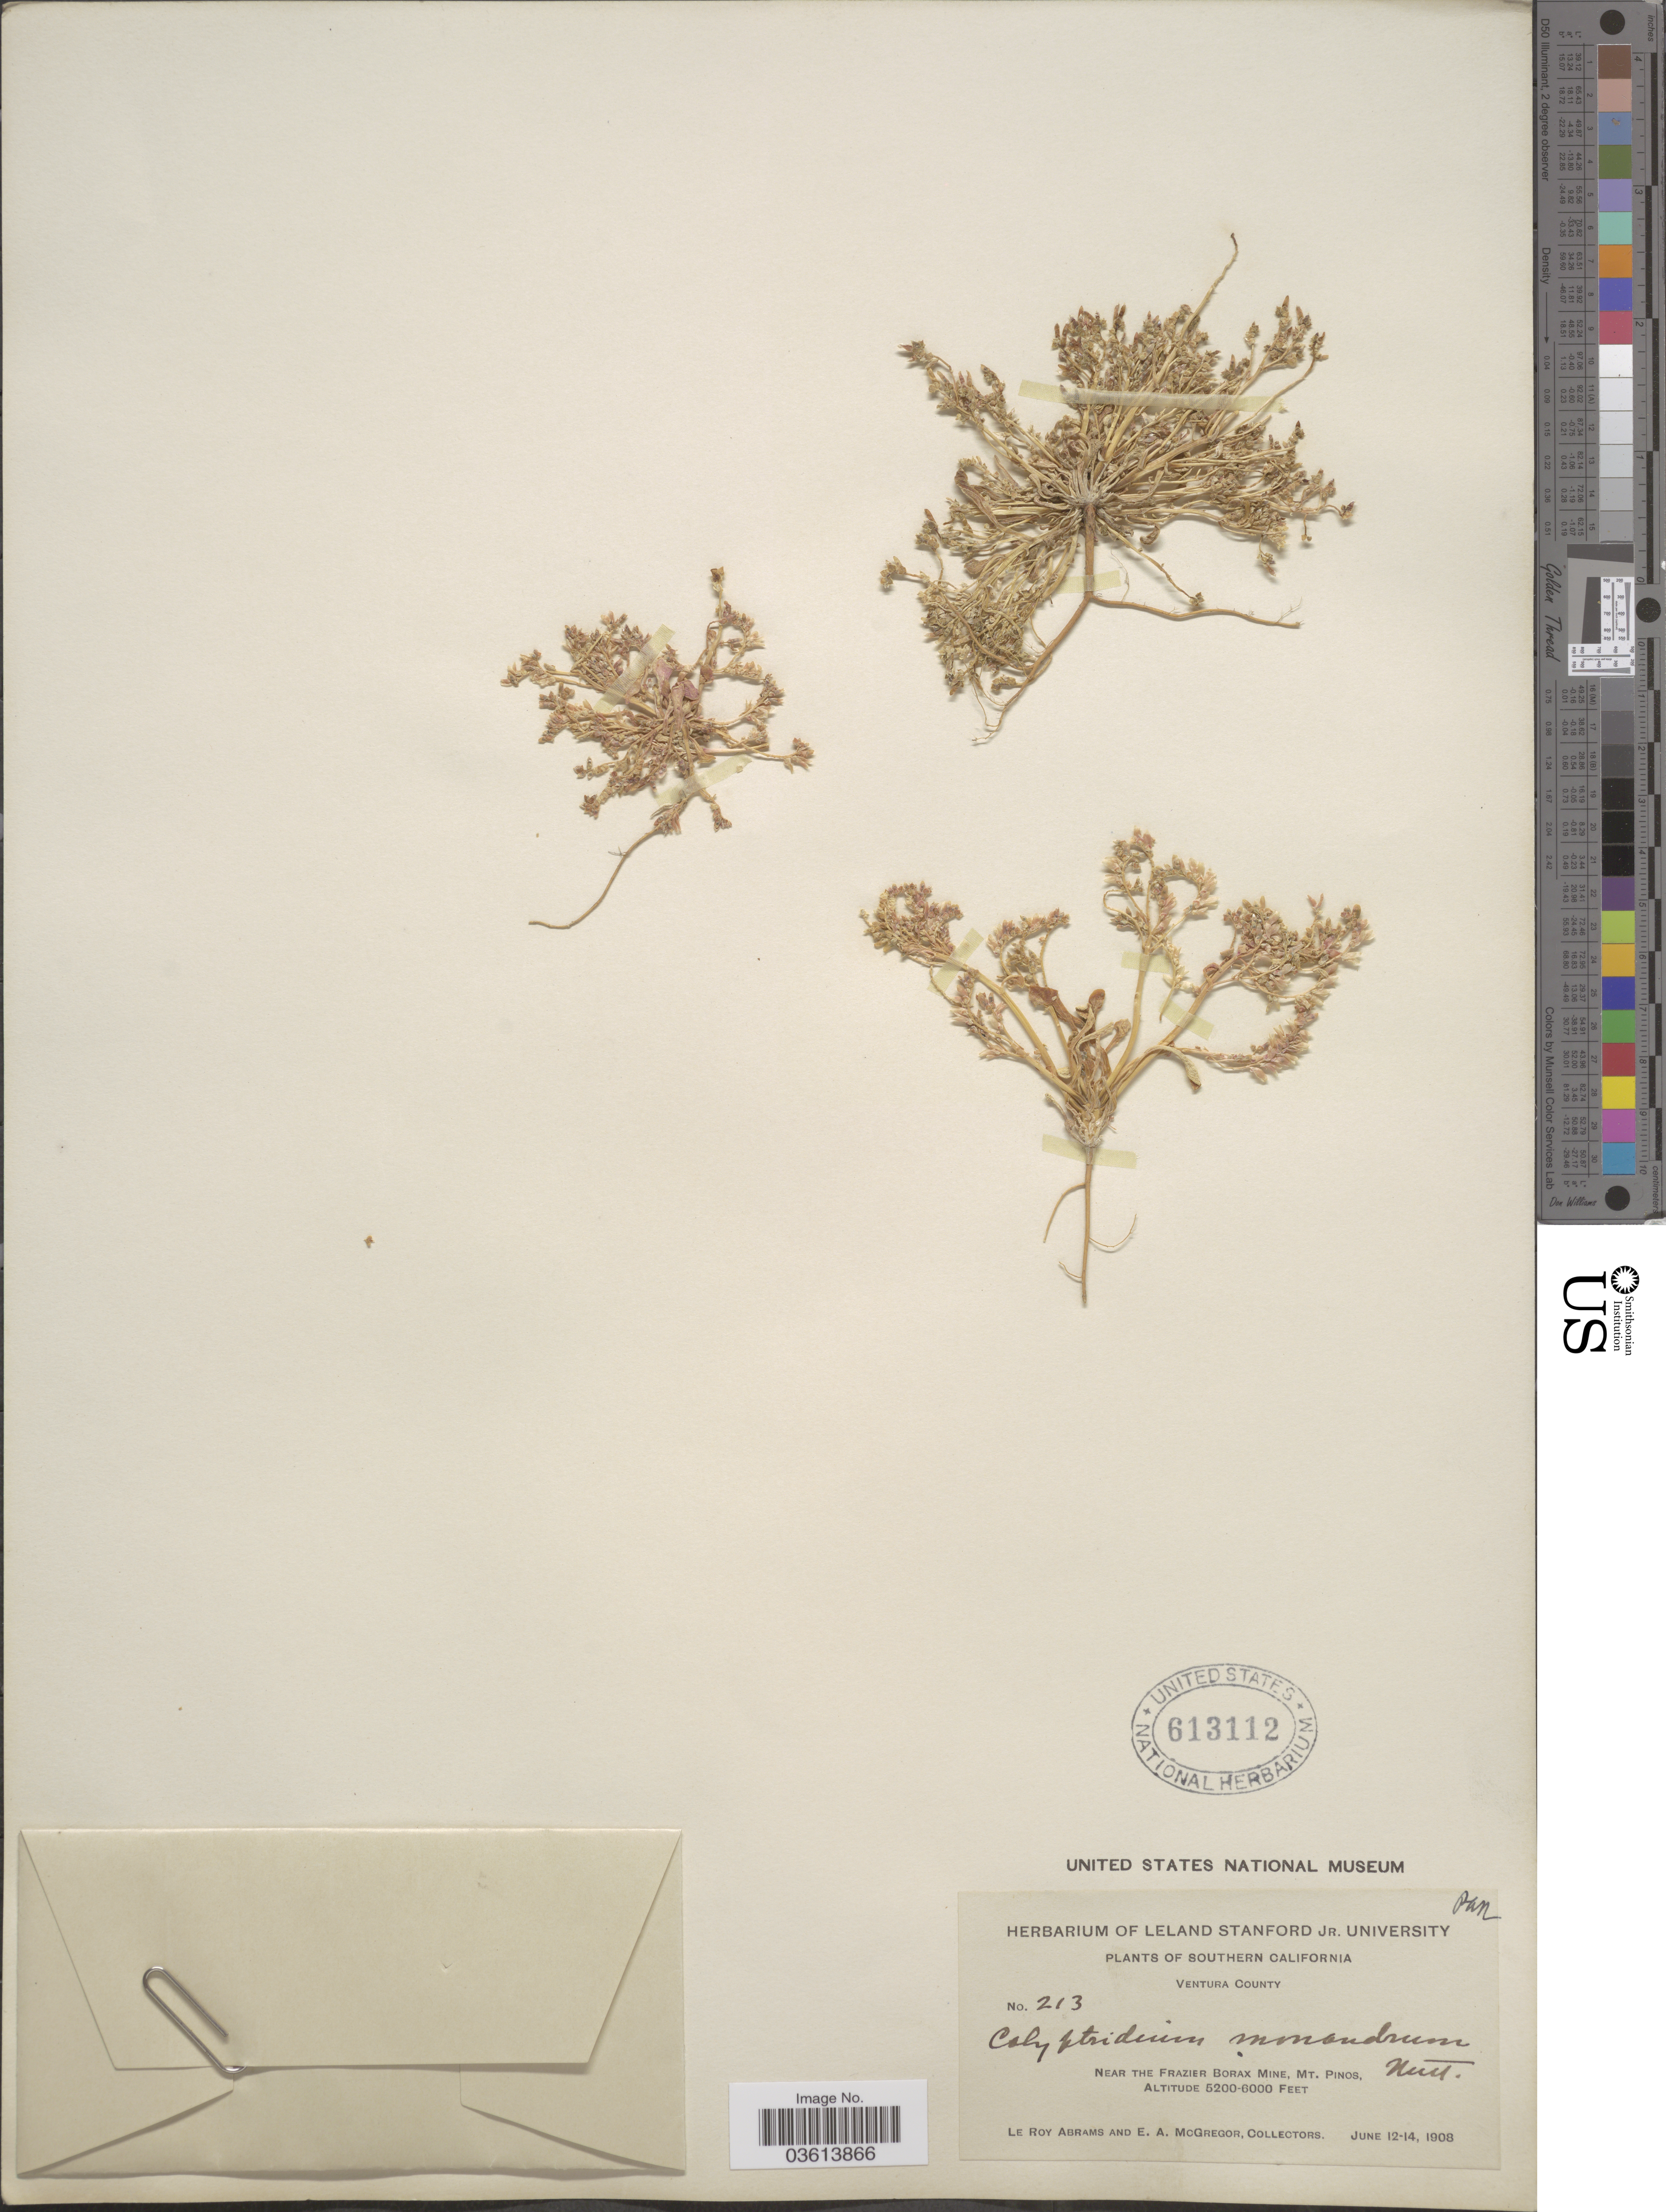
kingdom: Plantae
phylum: Tracheophyta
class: Magnoliopsida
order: Caryophyllales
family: Montiaceae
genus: Calyptridium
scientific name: Calyptridium monandrum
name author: (Nutt.) Nutt.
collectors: L. Abrams & E. A. McGregor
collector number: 213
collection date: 1908-06-12/1908-06-14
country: United States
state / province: California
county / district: Ventura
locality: Southern California. Ventura County. Near the Frazier Borax Mine, Mt. Pinos.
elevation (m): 1585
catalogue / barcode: US 613112